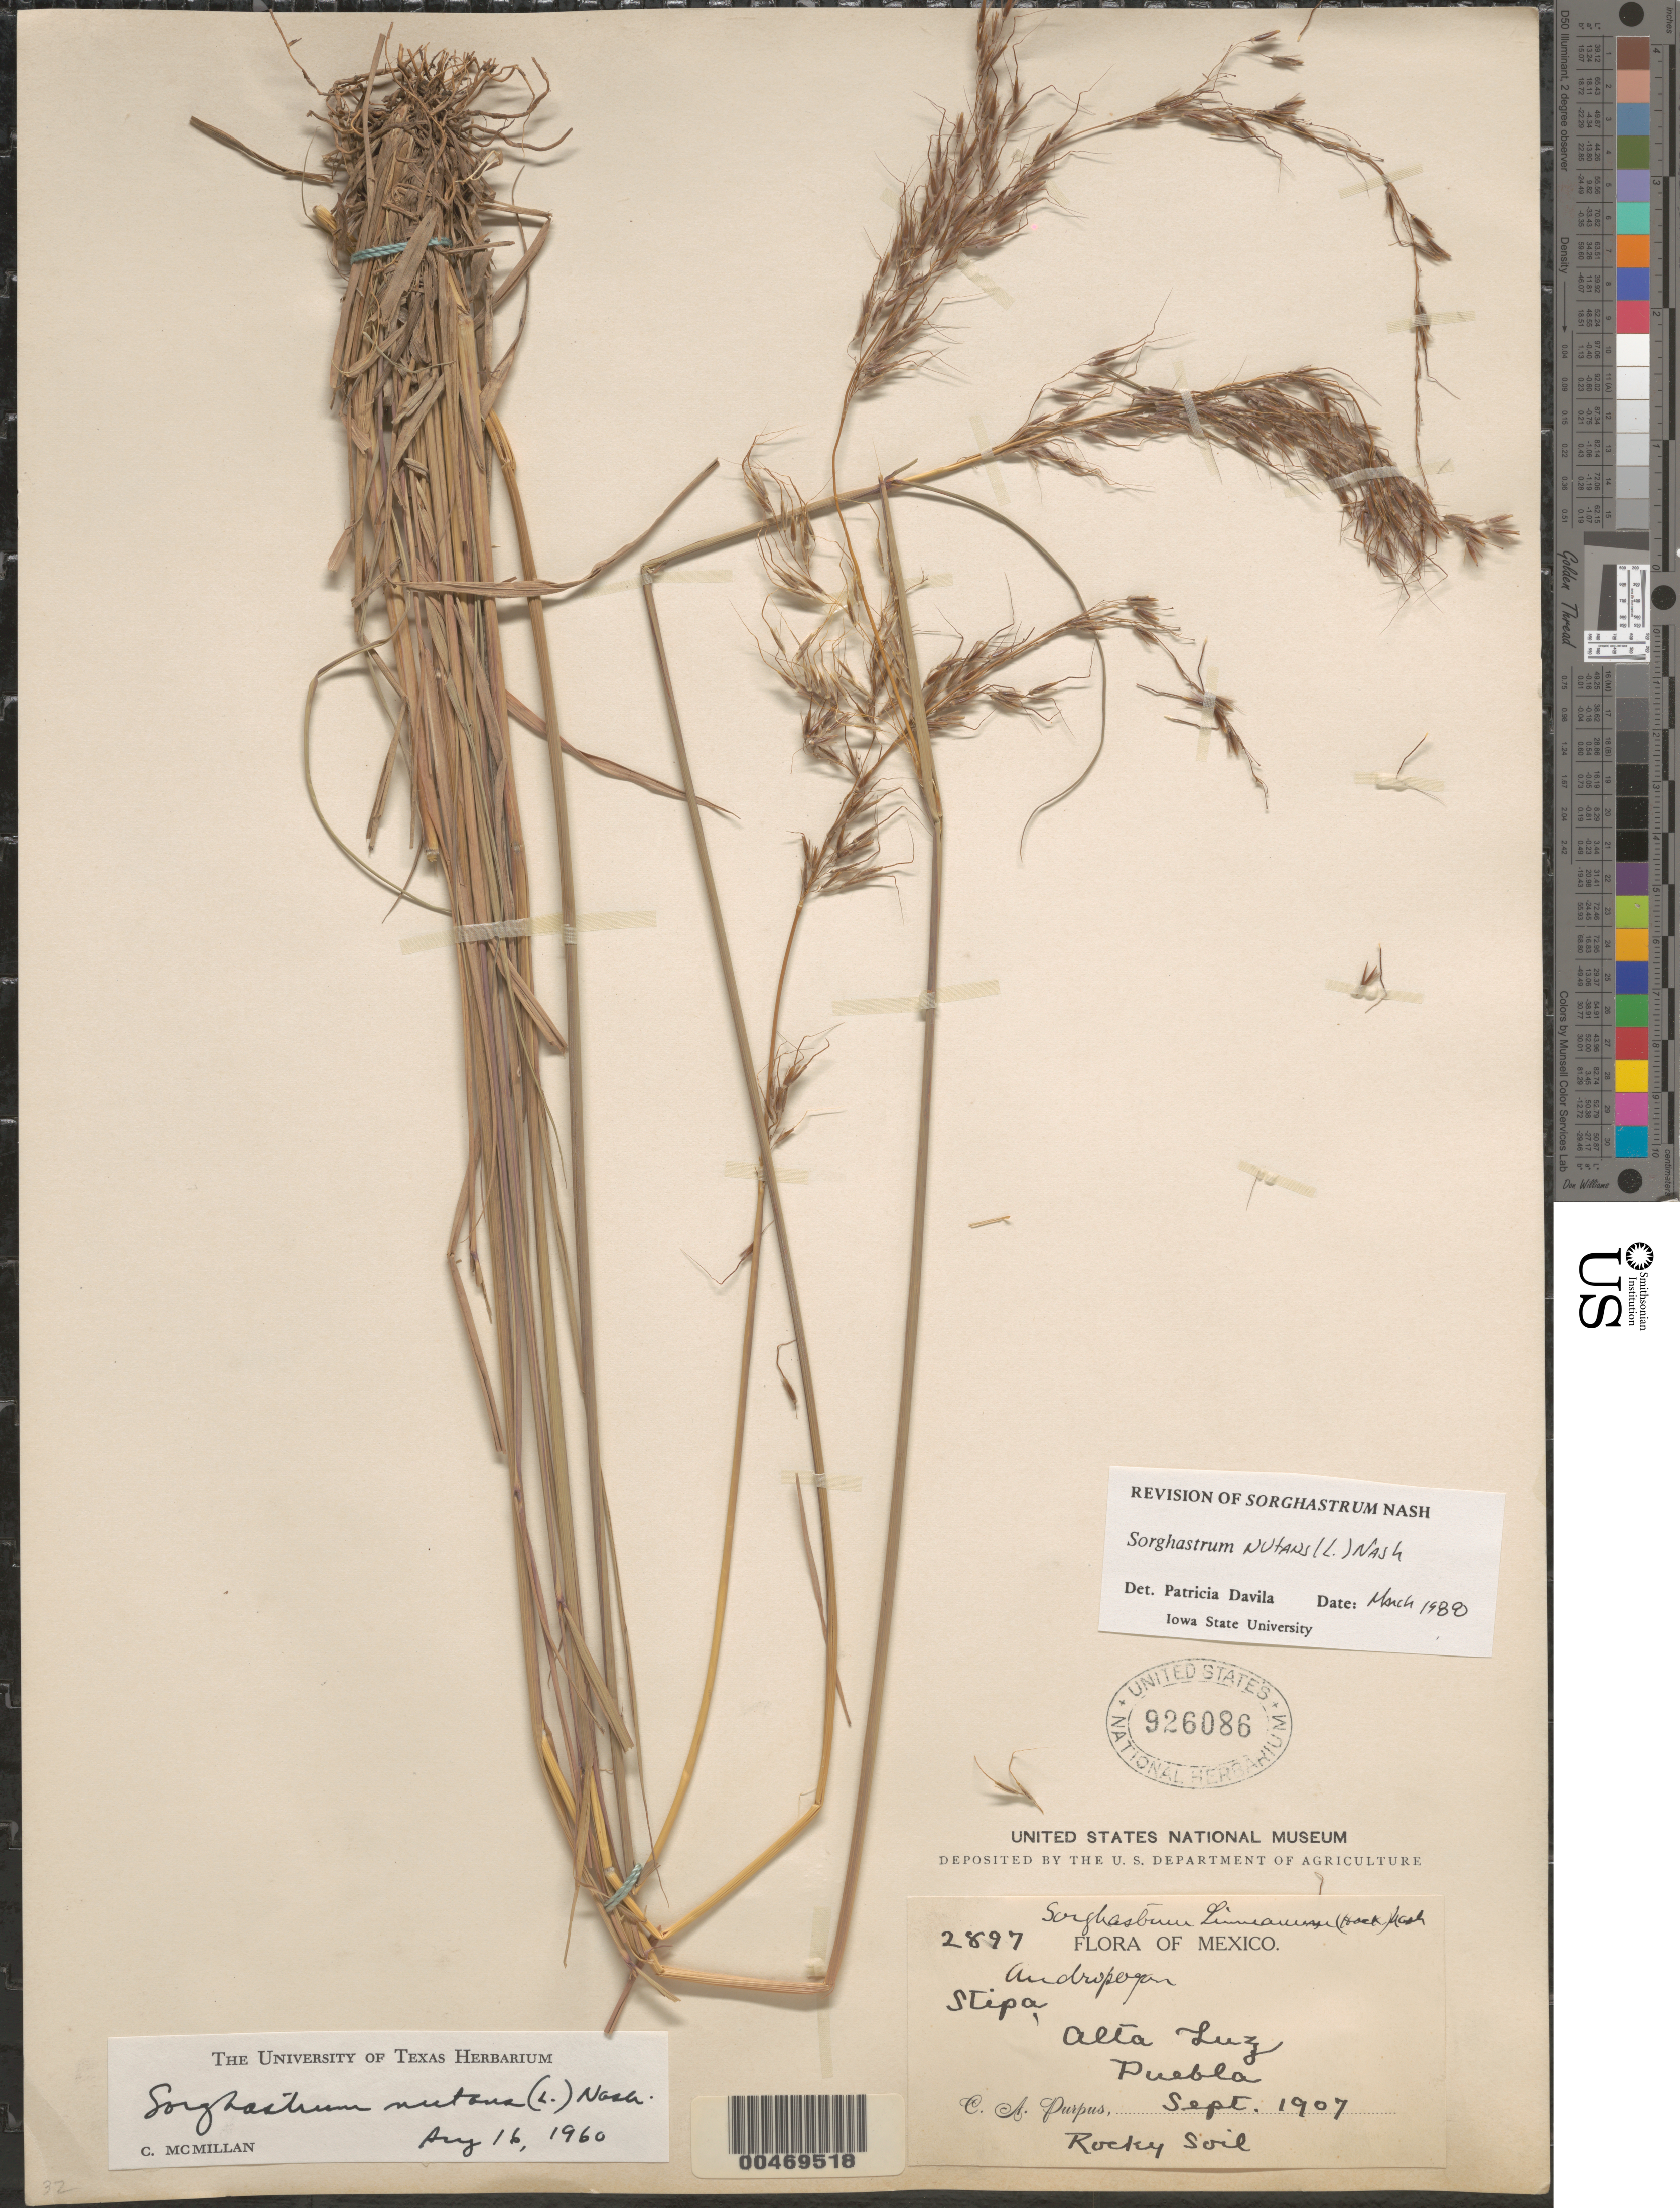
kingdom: Plantae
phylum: Tracheophyta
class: Liliopsida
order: Poales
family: Poaceae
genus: Sorghastrum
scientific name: Sorghastrum nutans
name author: (L.) Nash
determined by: Dávila, P. D.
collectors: C. A. Purpus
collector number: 2897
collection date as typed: Sep 1907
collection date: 1907-09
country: Mexico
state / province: Puebla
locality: Alta Luz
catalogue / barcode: US 926086